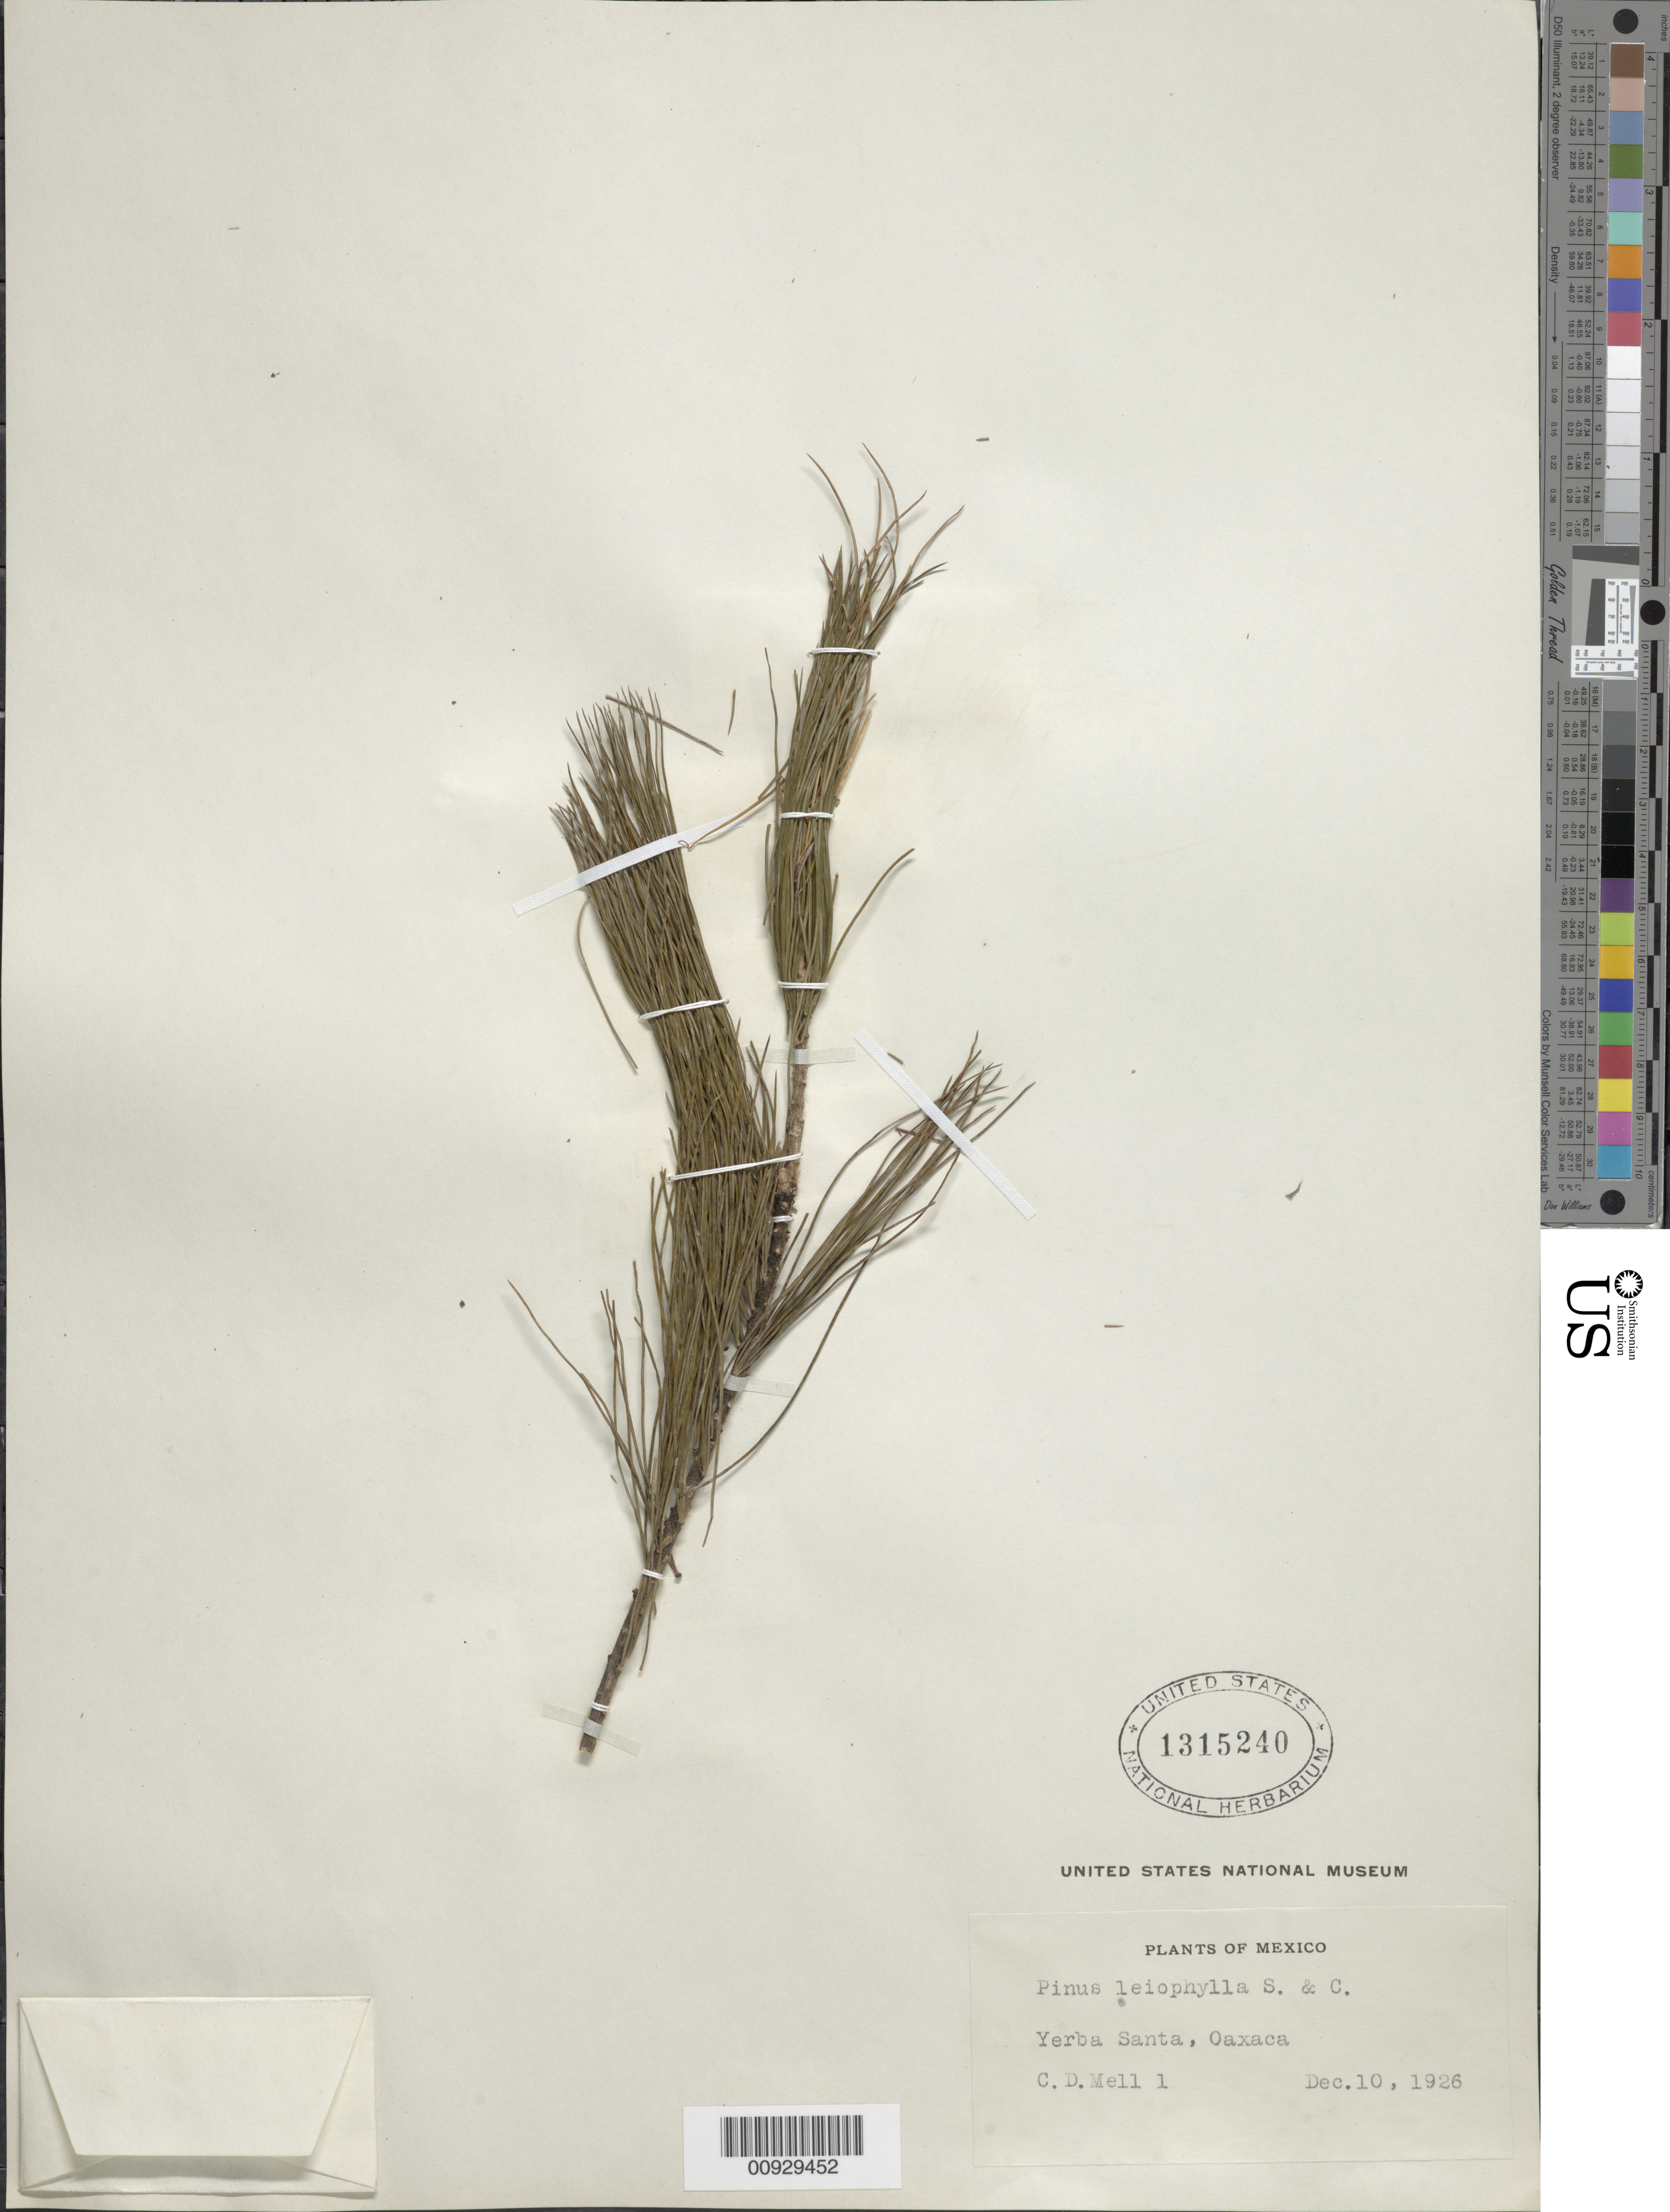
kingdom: Plantae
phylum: Tracheophyta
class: Pinopsida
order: Pinales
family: Pinaceae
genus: Pinus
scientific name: Pinus leiophylla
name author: Schiede ex Schltdl. & Cham.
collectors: C. D. Mell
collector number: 1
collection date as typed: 10 Dec 1926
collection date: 1926-12-10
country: Mexico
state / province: Oaxaca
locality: Yerba Santa.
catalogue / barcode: US 1315240